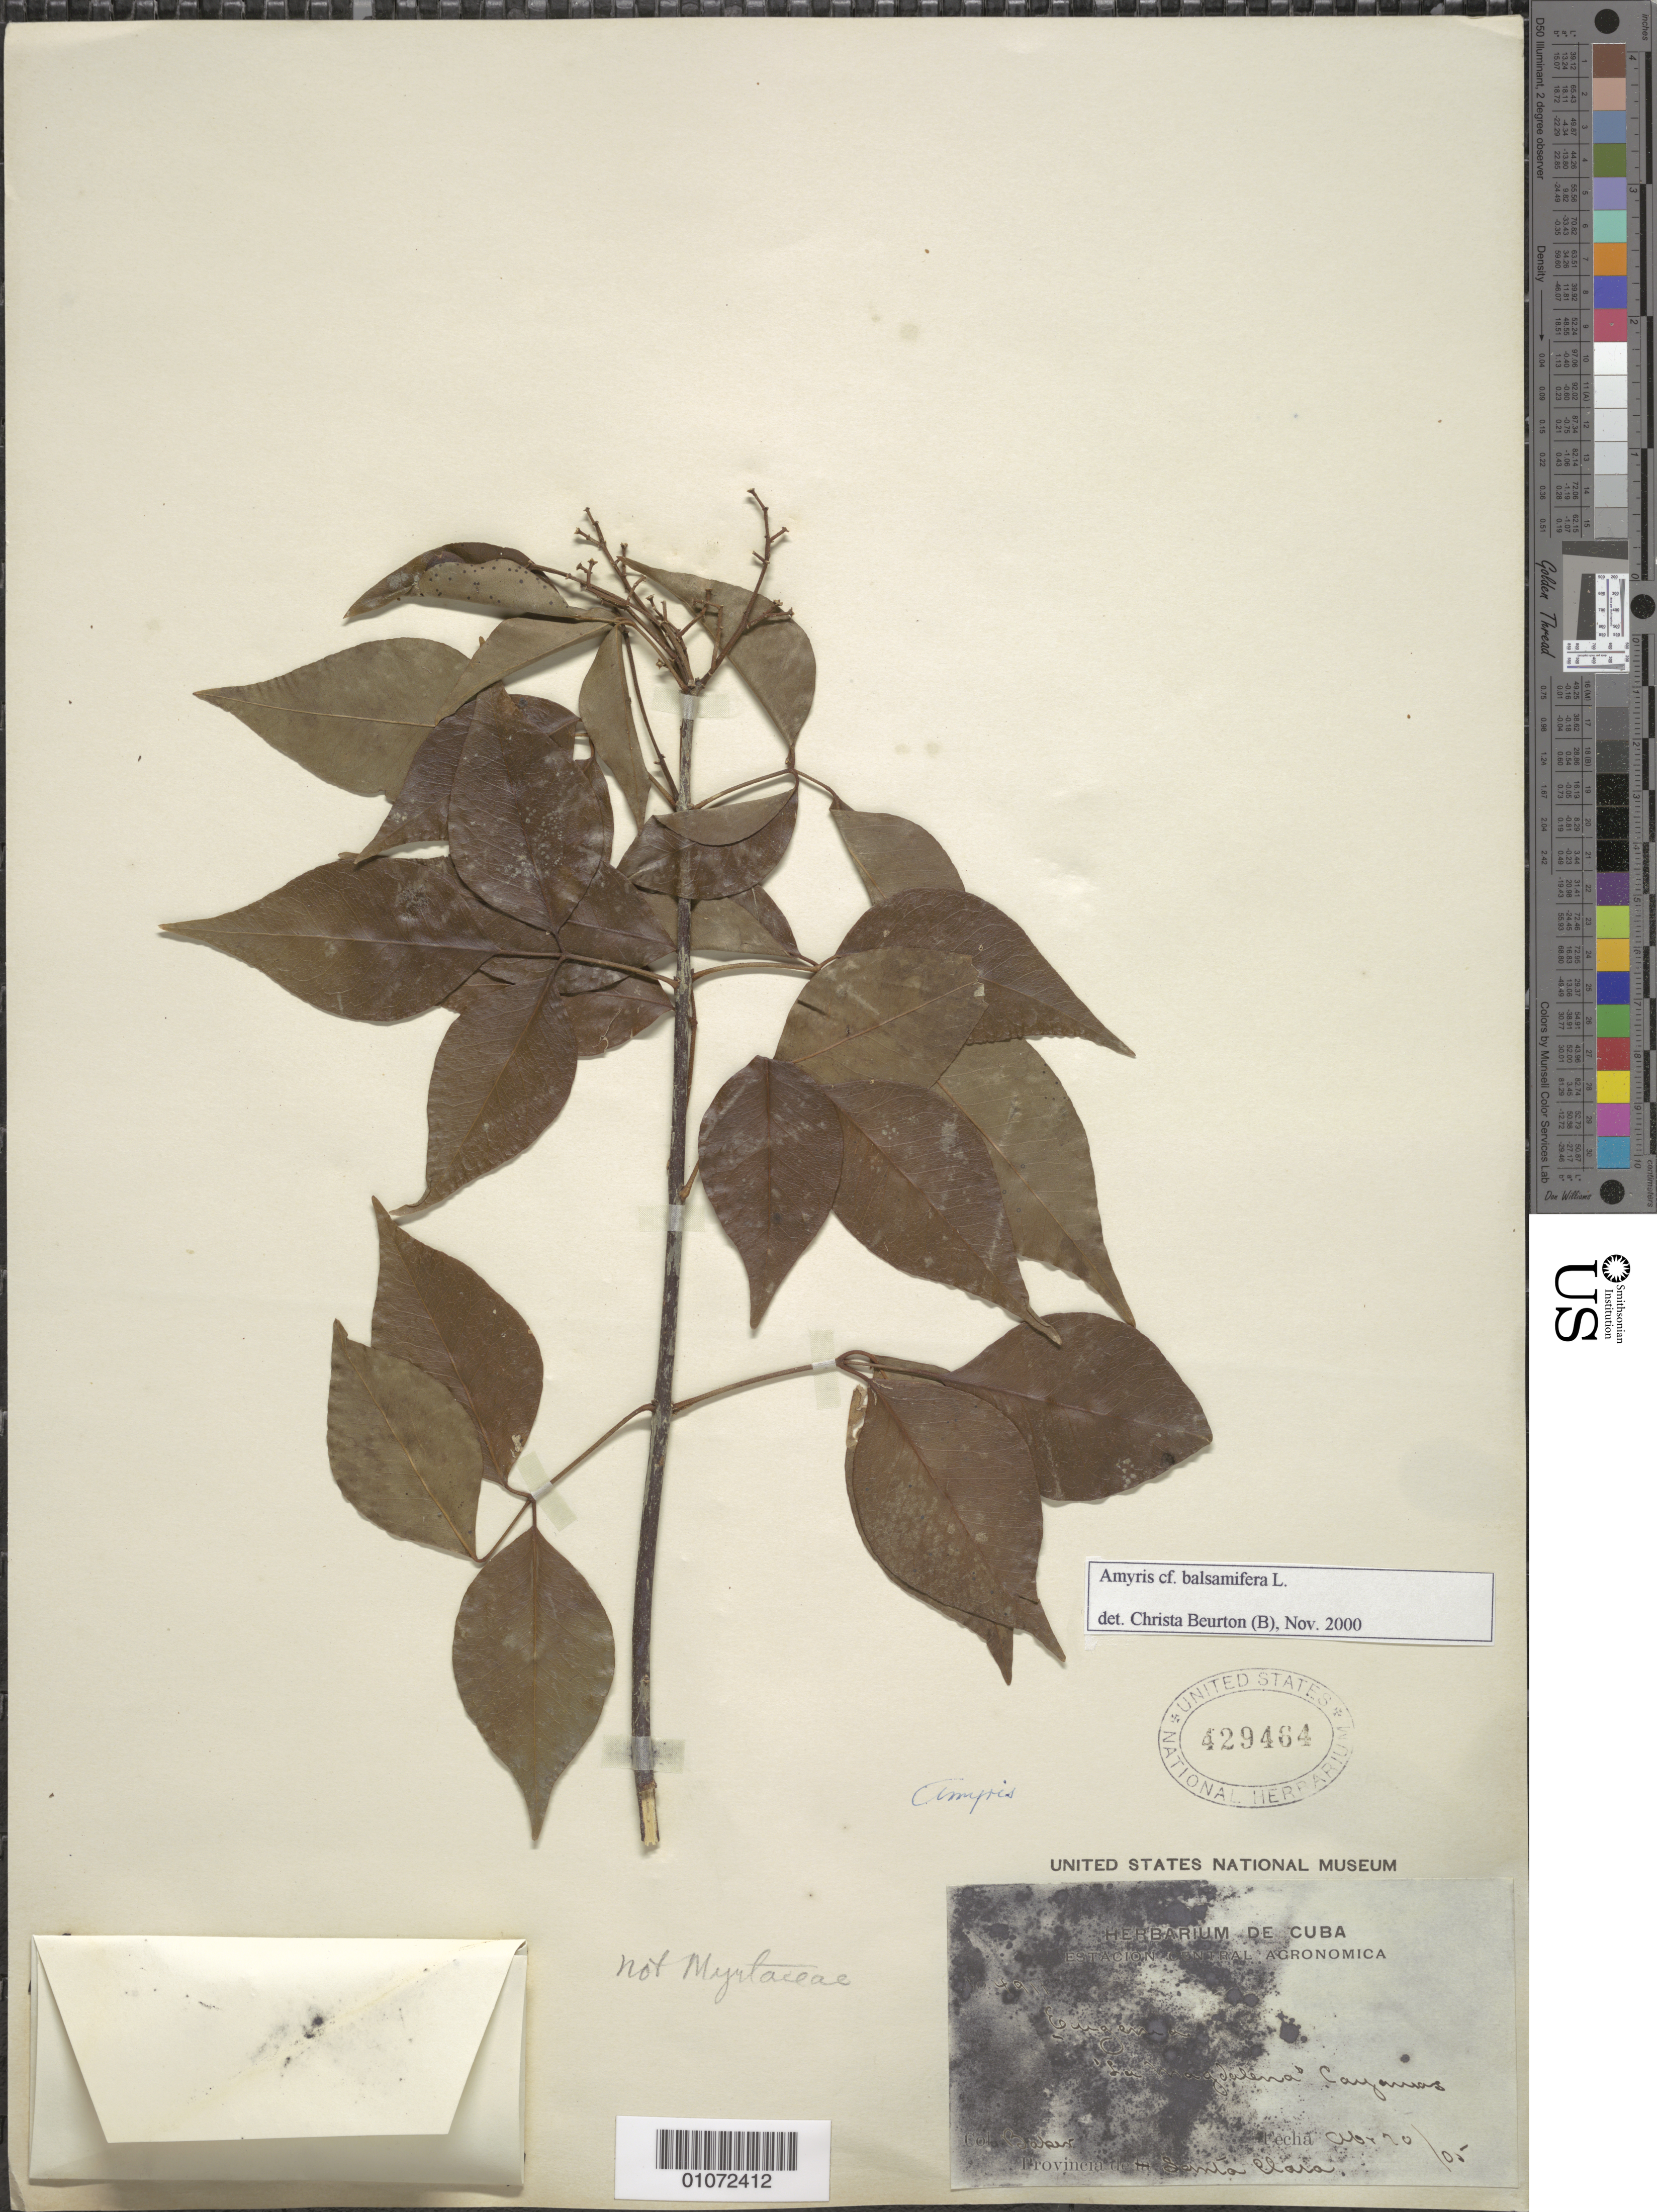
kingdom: Plantae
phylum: Tracheophyta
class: Magnoliopsida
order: Sapindales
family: Rutaceae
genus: Amyris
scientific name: Amyris balsamifera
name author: L.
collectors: C. F. Baker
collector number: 4911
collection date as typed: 10 Apr 1905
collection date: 1905-04-10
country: Cuba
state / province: Villa Clara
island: Cuba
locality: Santa Clara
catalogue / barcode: US 429464